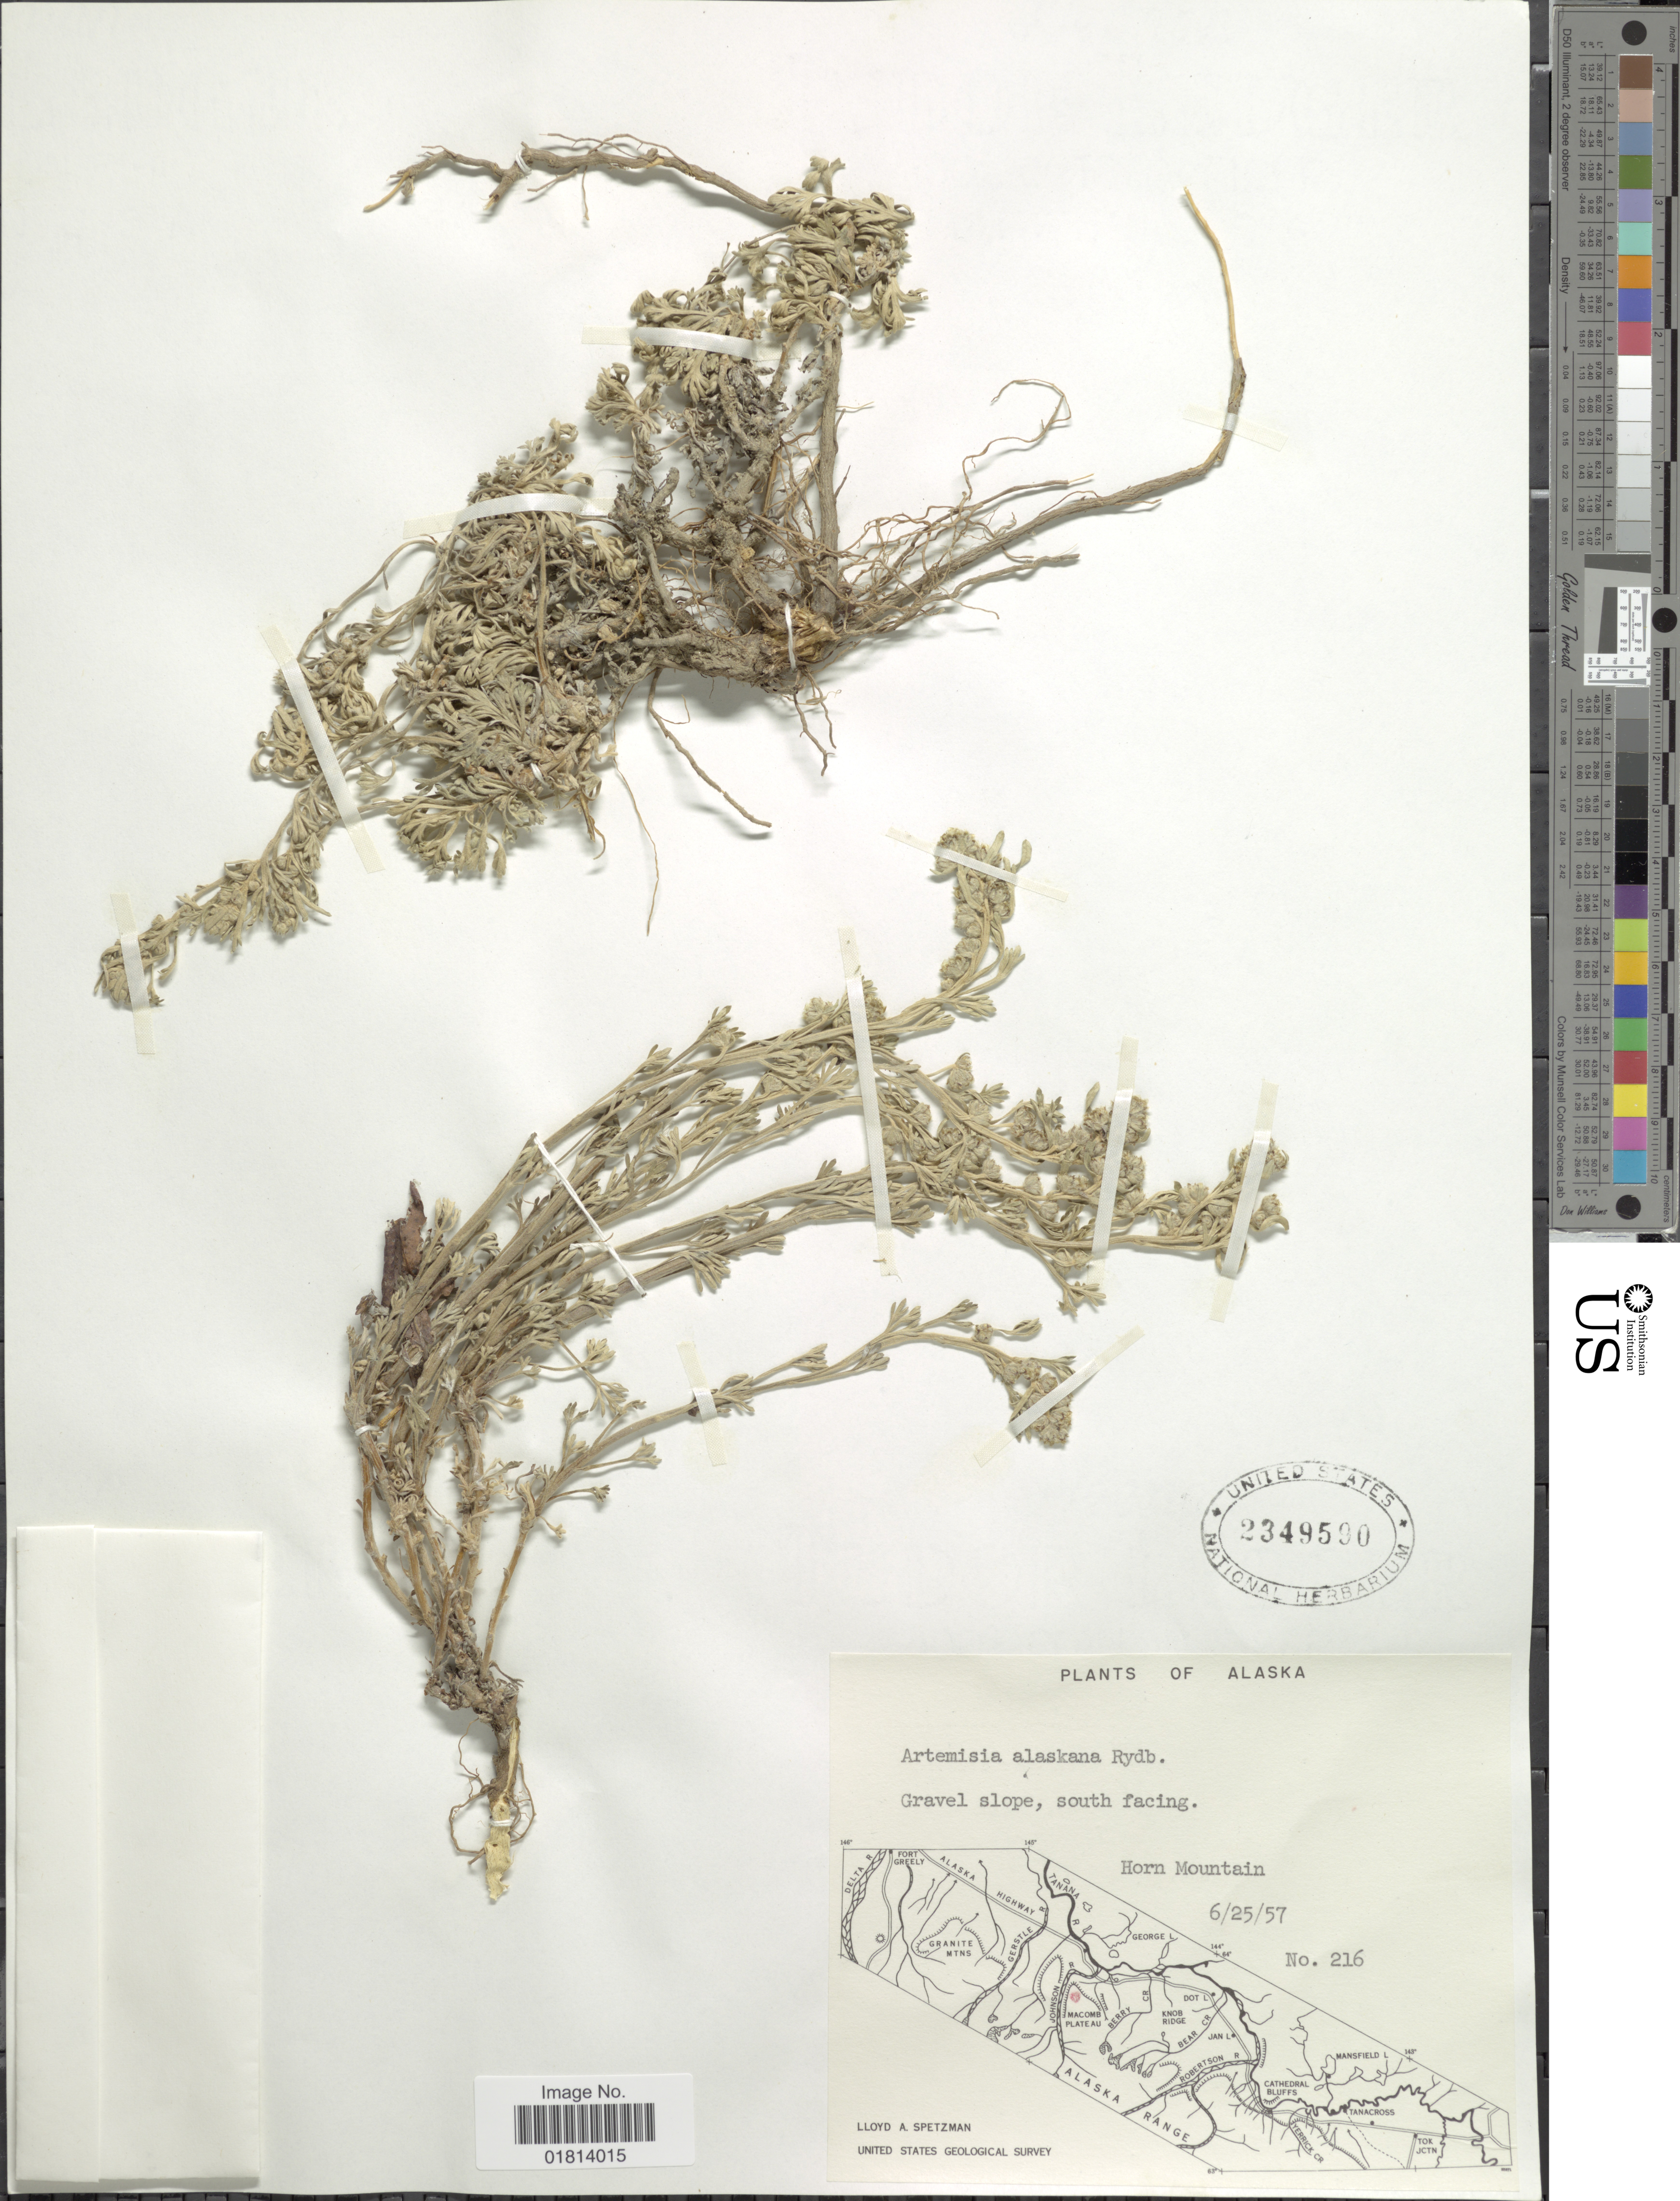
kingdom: Plantae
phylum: Tracheophyta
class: Magnoliopsida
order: Asterales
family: Asteraceae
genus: Artemisia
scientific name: Artemisia alaskana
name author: Rydb.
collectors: L. Spetzman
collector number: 216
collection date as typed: Transcribed d/m/y: 25/6/57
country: United States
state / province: Alaska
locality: Gravel slope, south facing. Horn Mountain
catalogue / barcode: US 2349590